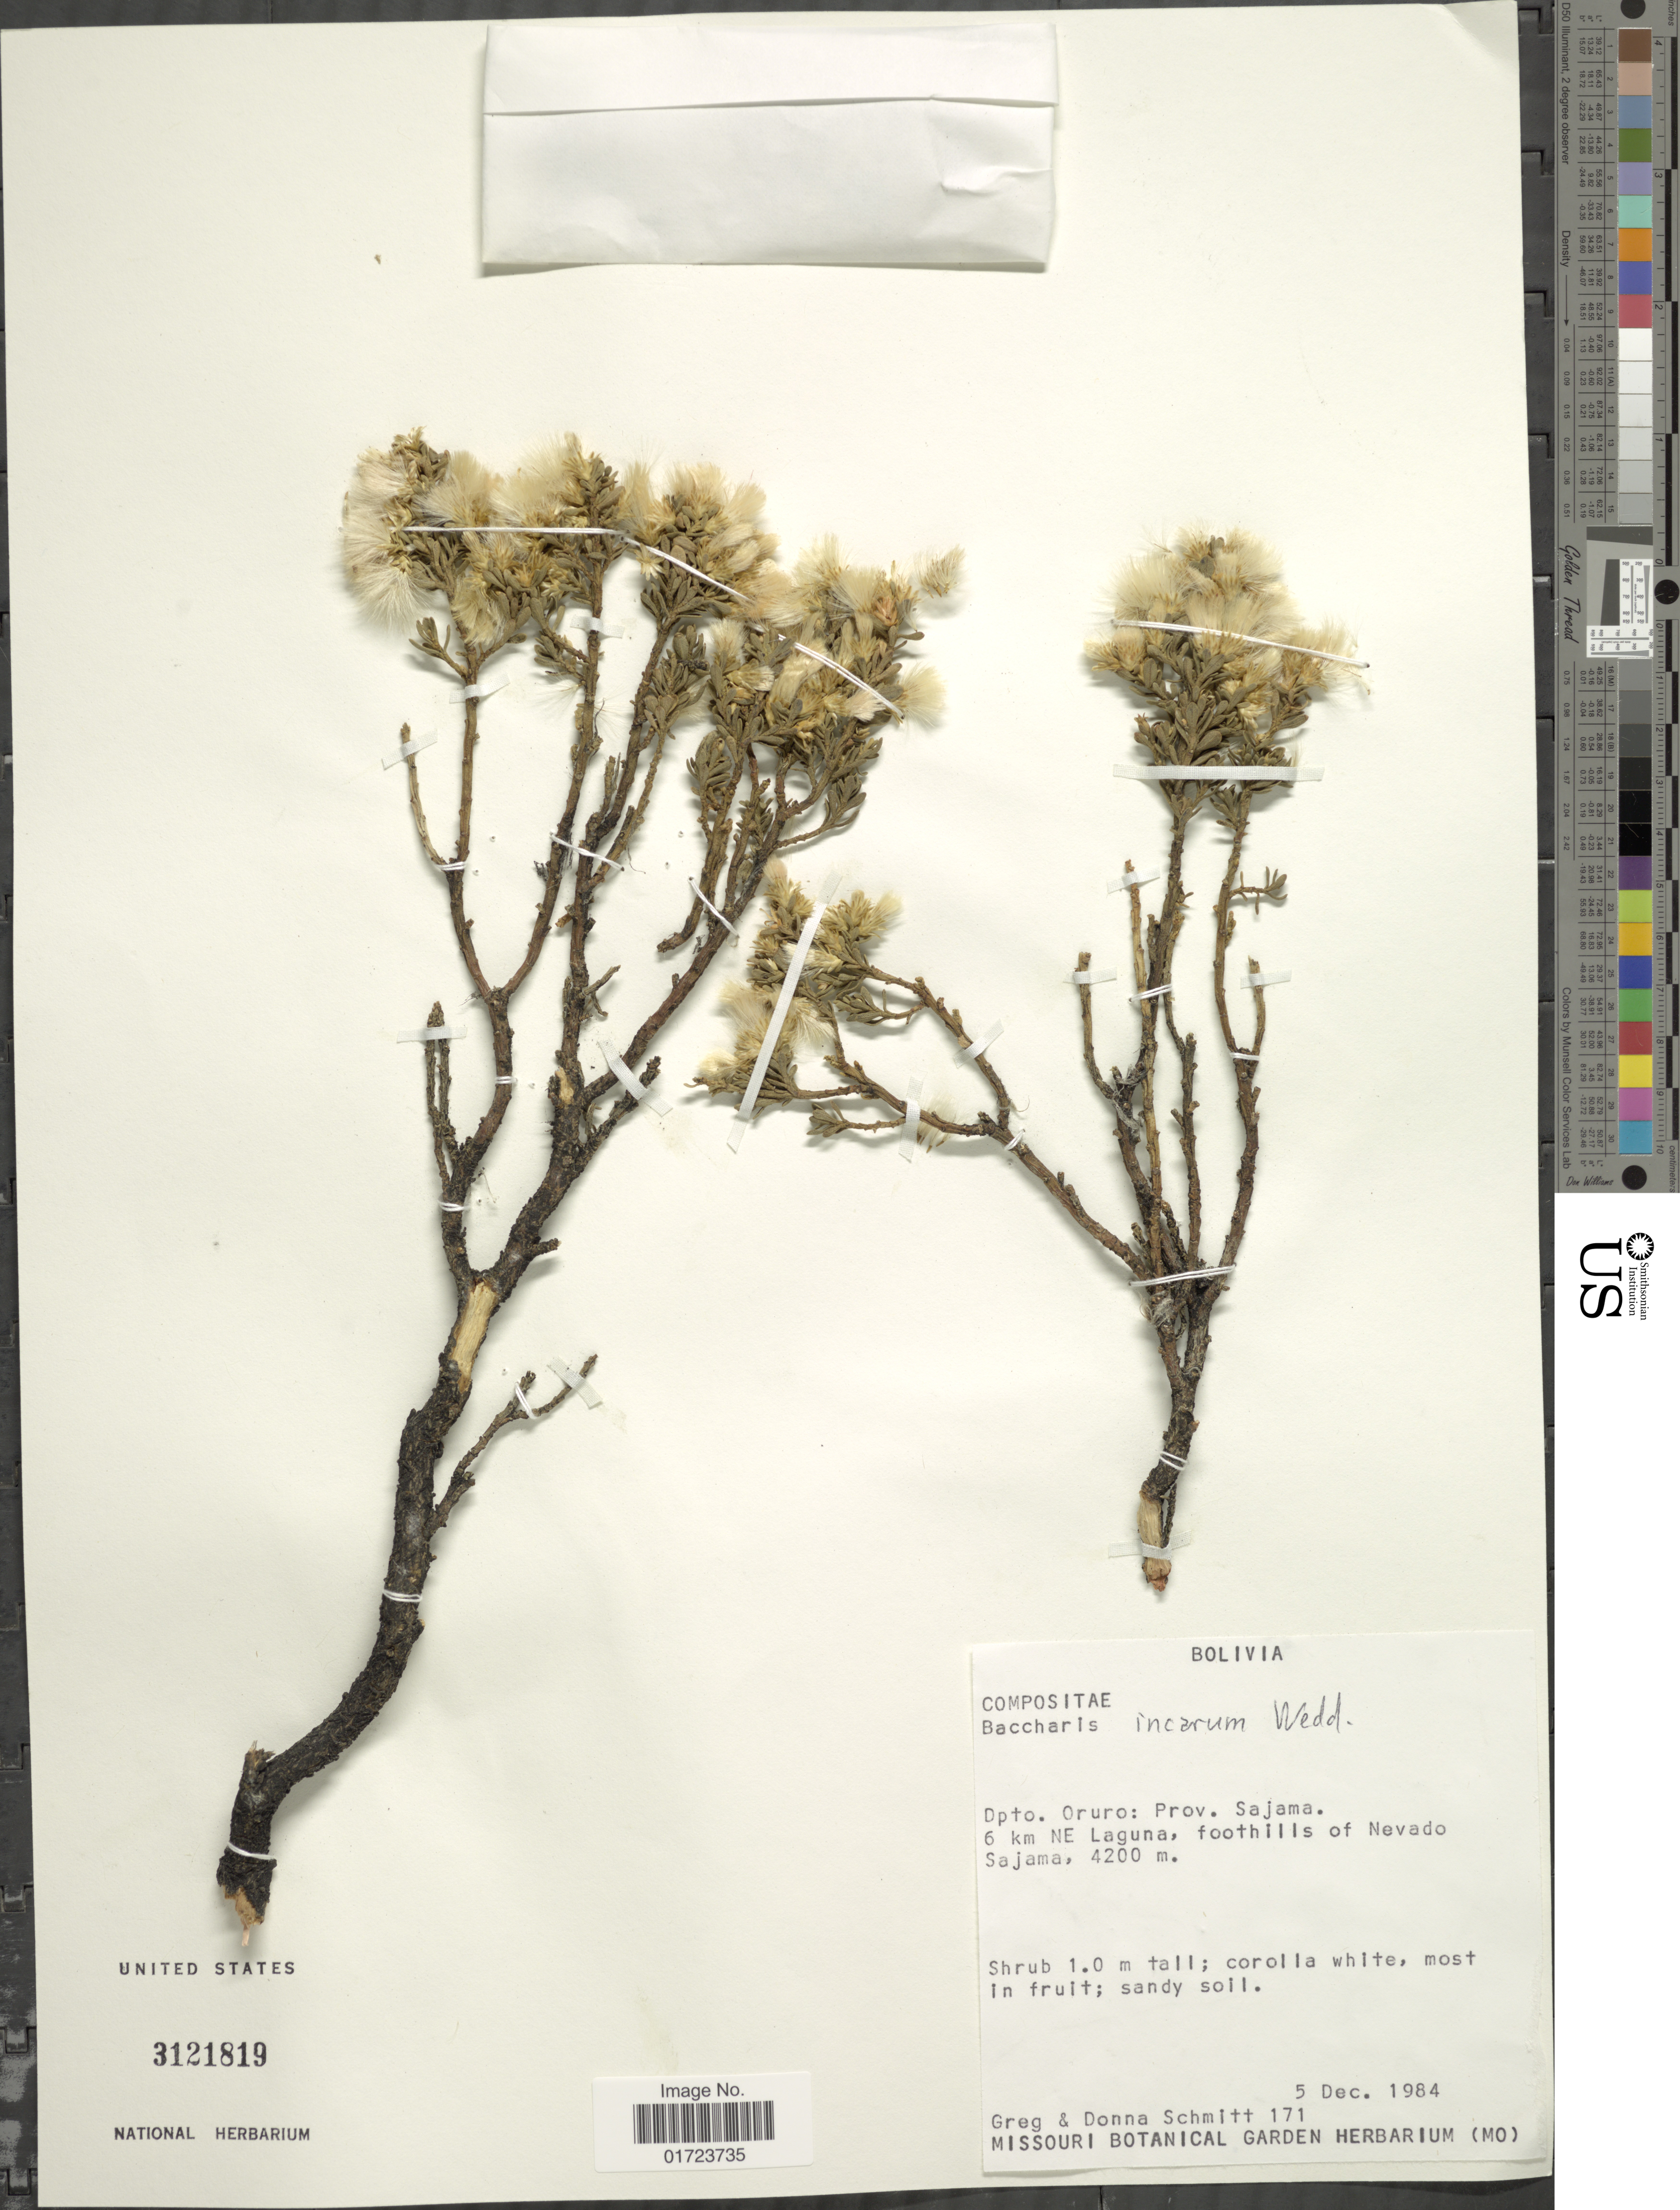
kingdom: Plantae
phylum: Tracheophyta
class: Magnoliopsida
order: Asterales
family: Asteraceae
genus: Baccharis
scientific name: Baccharis tola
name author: Phil.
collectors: G. Schmitt & D. Schmitt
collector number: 171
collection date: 1984-12-05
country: Bolivia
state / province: Oruro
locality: Dpto. Oruro: Prov. Sajama. 6 km NE Laguna, foothills of Nevado, Sajama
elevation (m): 4200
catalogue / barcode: US 3121819